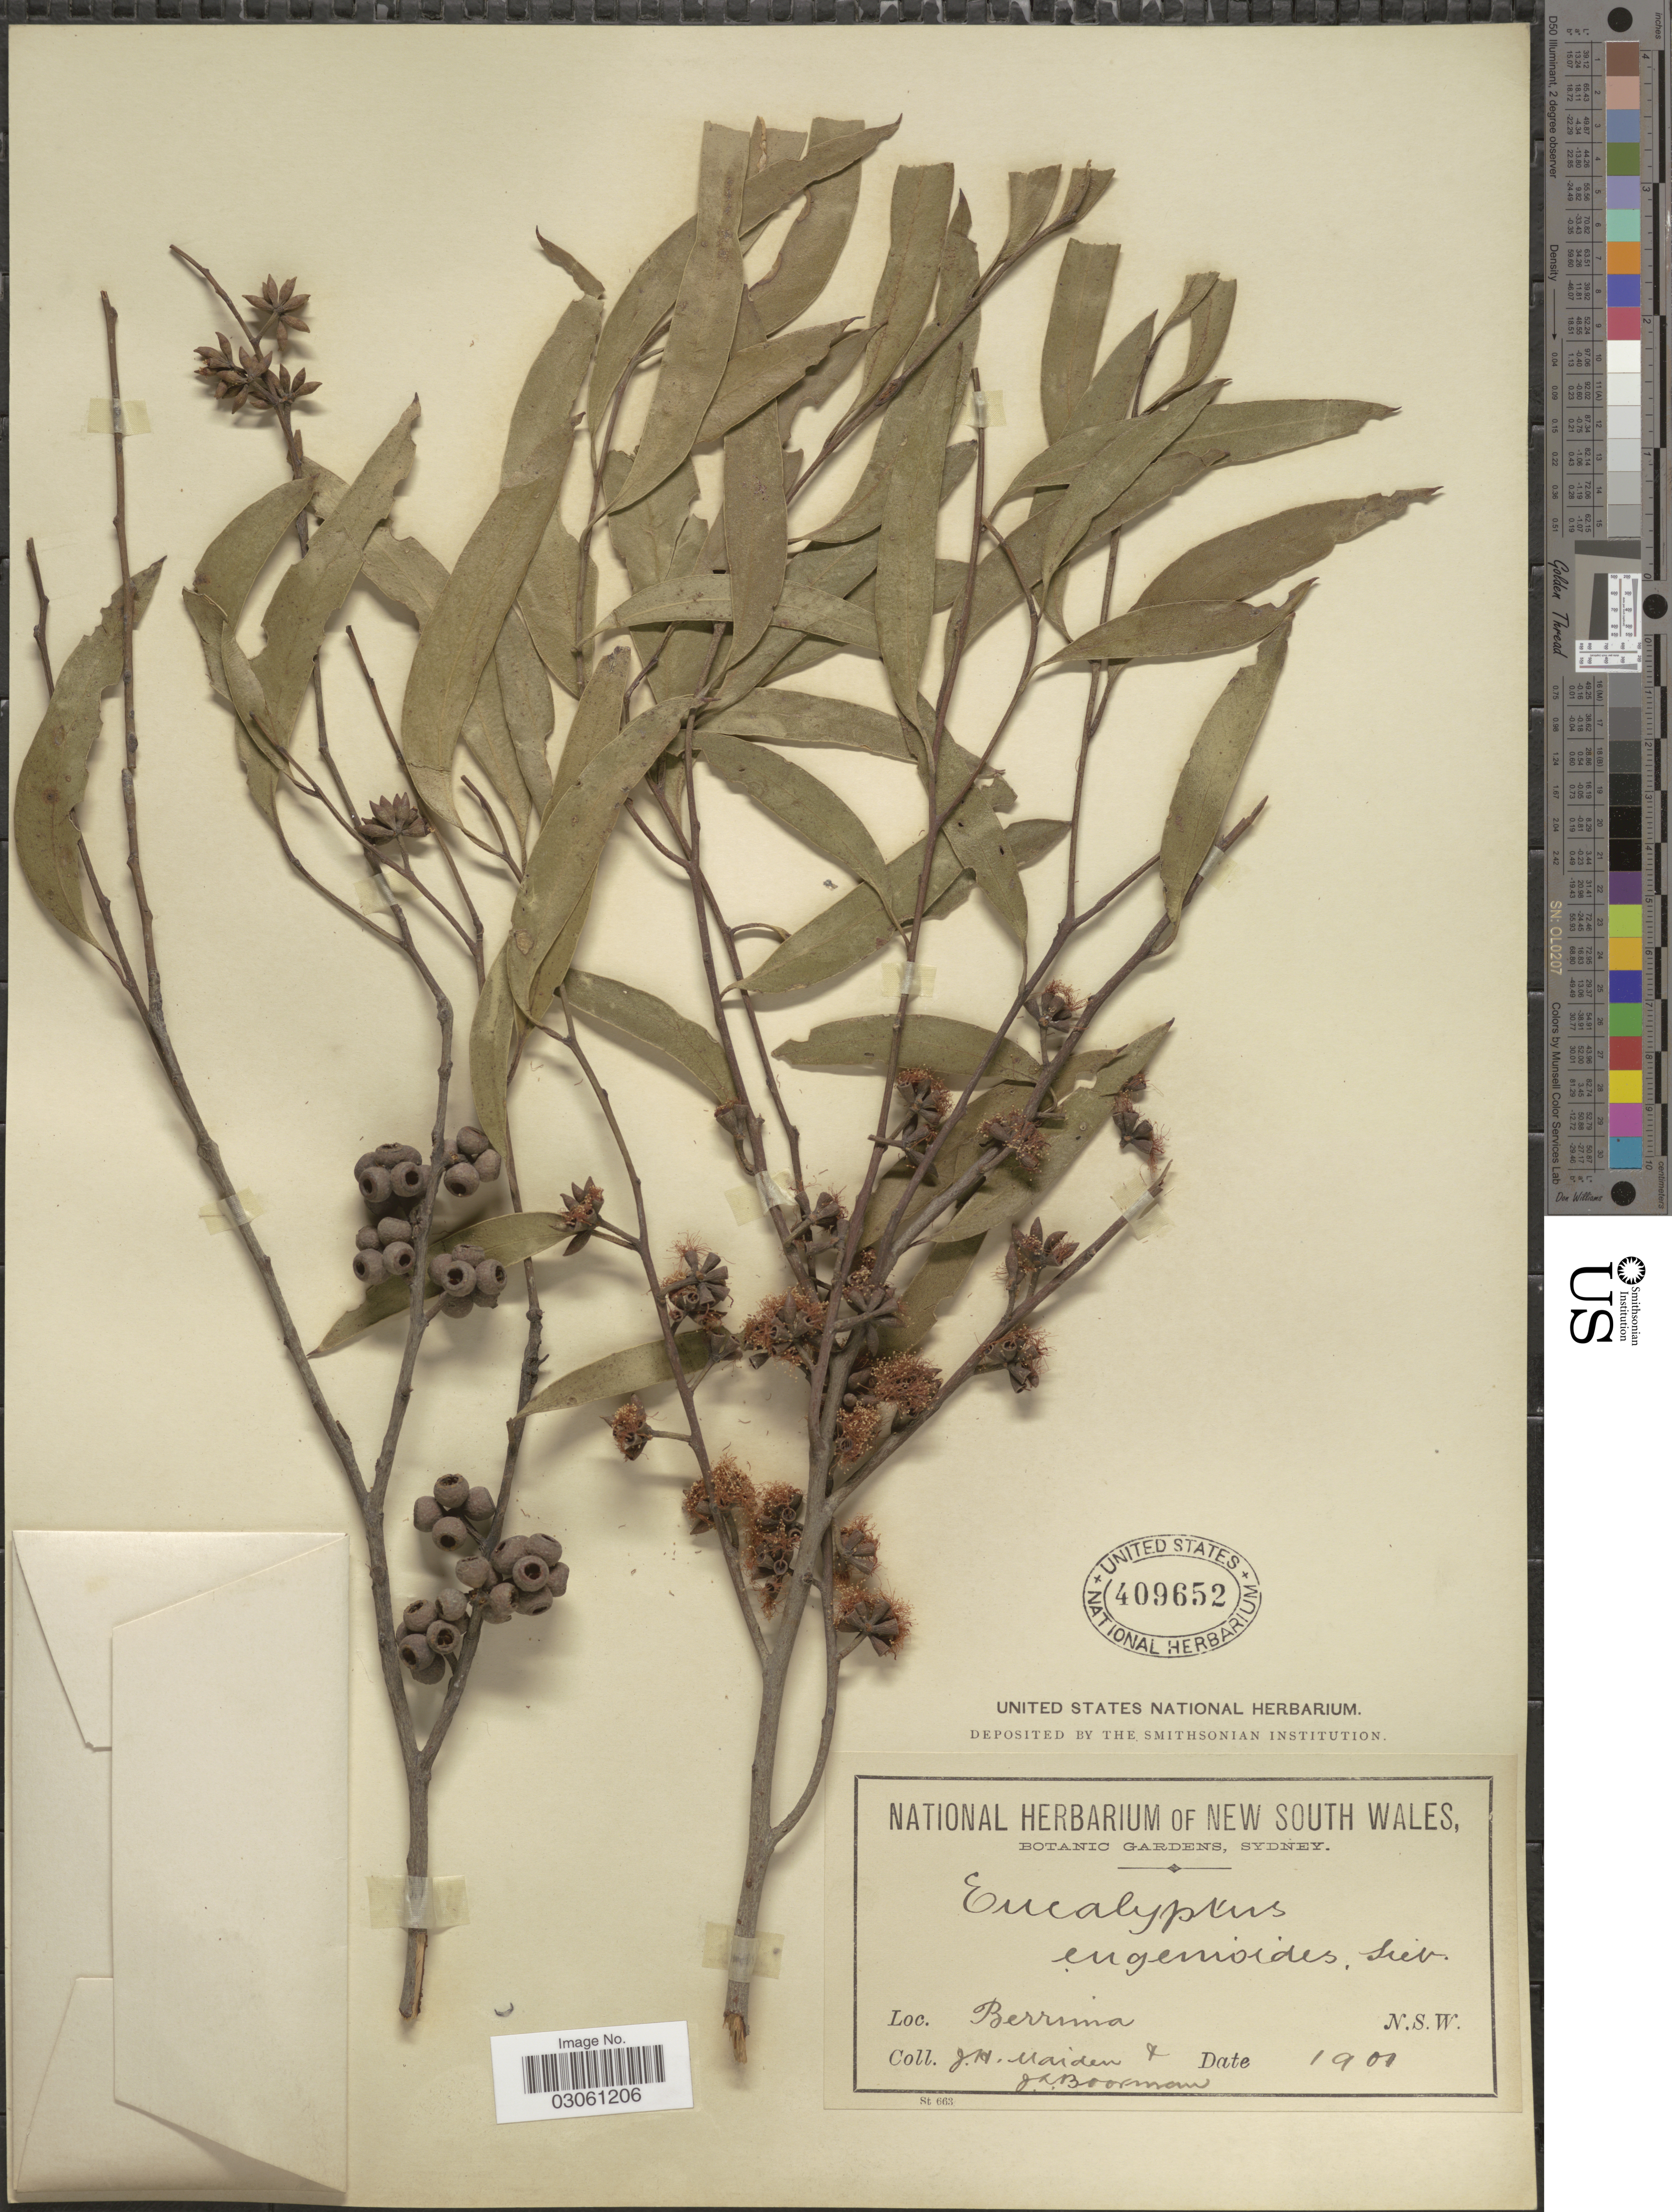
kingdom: Plantae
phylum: Tracheophyta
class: Magnoliopsida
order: Myrtales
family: Myrtaceae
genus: Eucalyptus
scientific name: Eucalyptus eugenioides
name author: Siebert ex Spreng.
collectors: J. Maiden & J. Boorman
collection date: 1901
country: Australia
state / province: New South Wales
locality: Berrima.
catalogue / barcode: US 409652